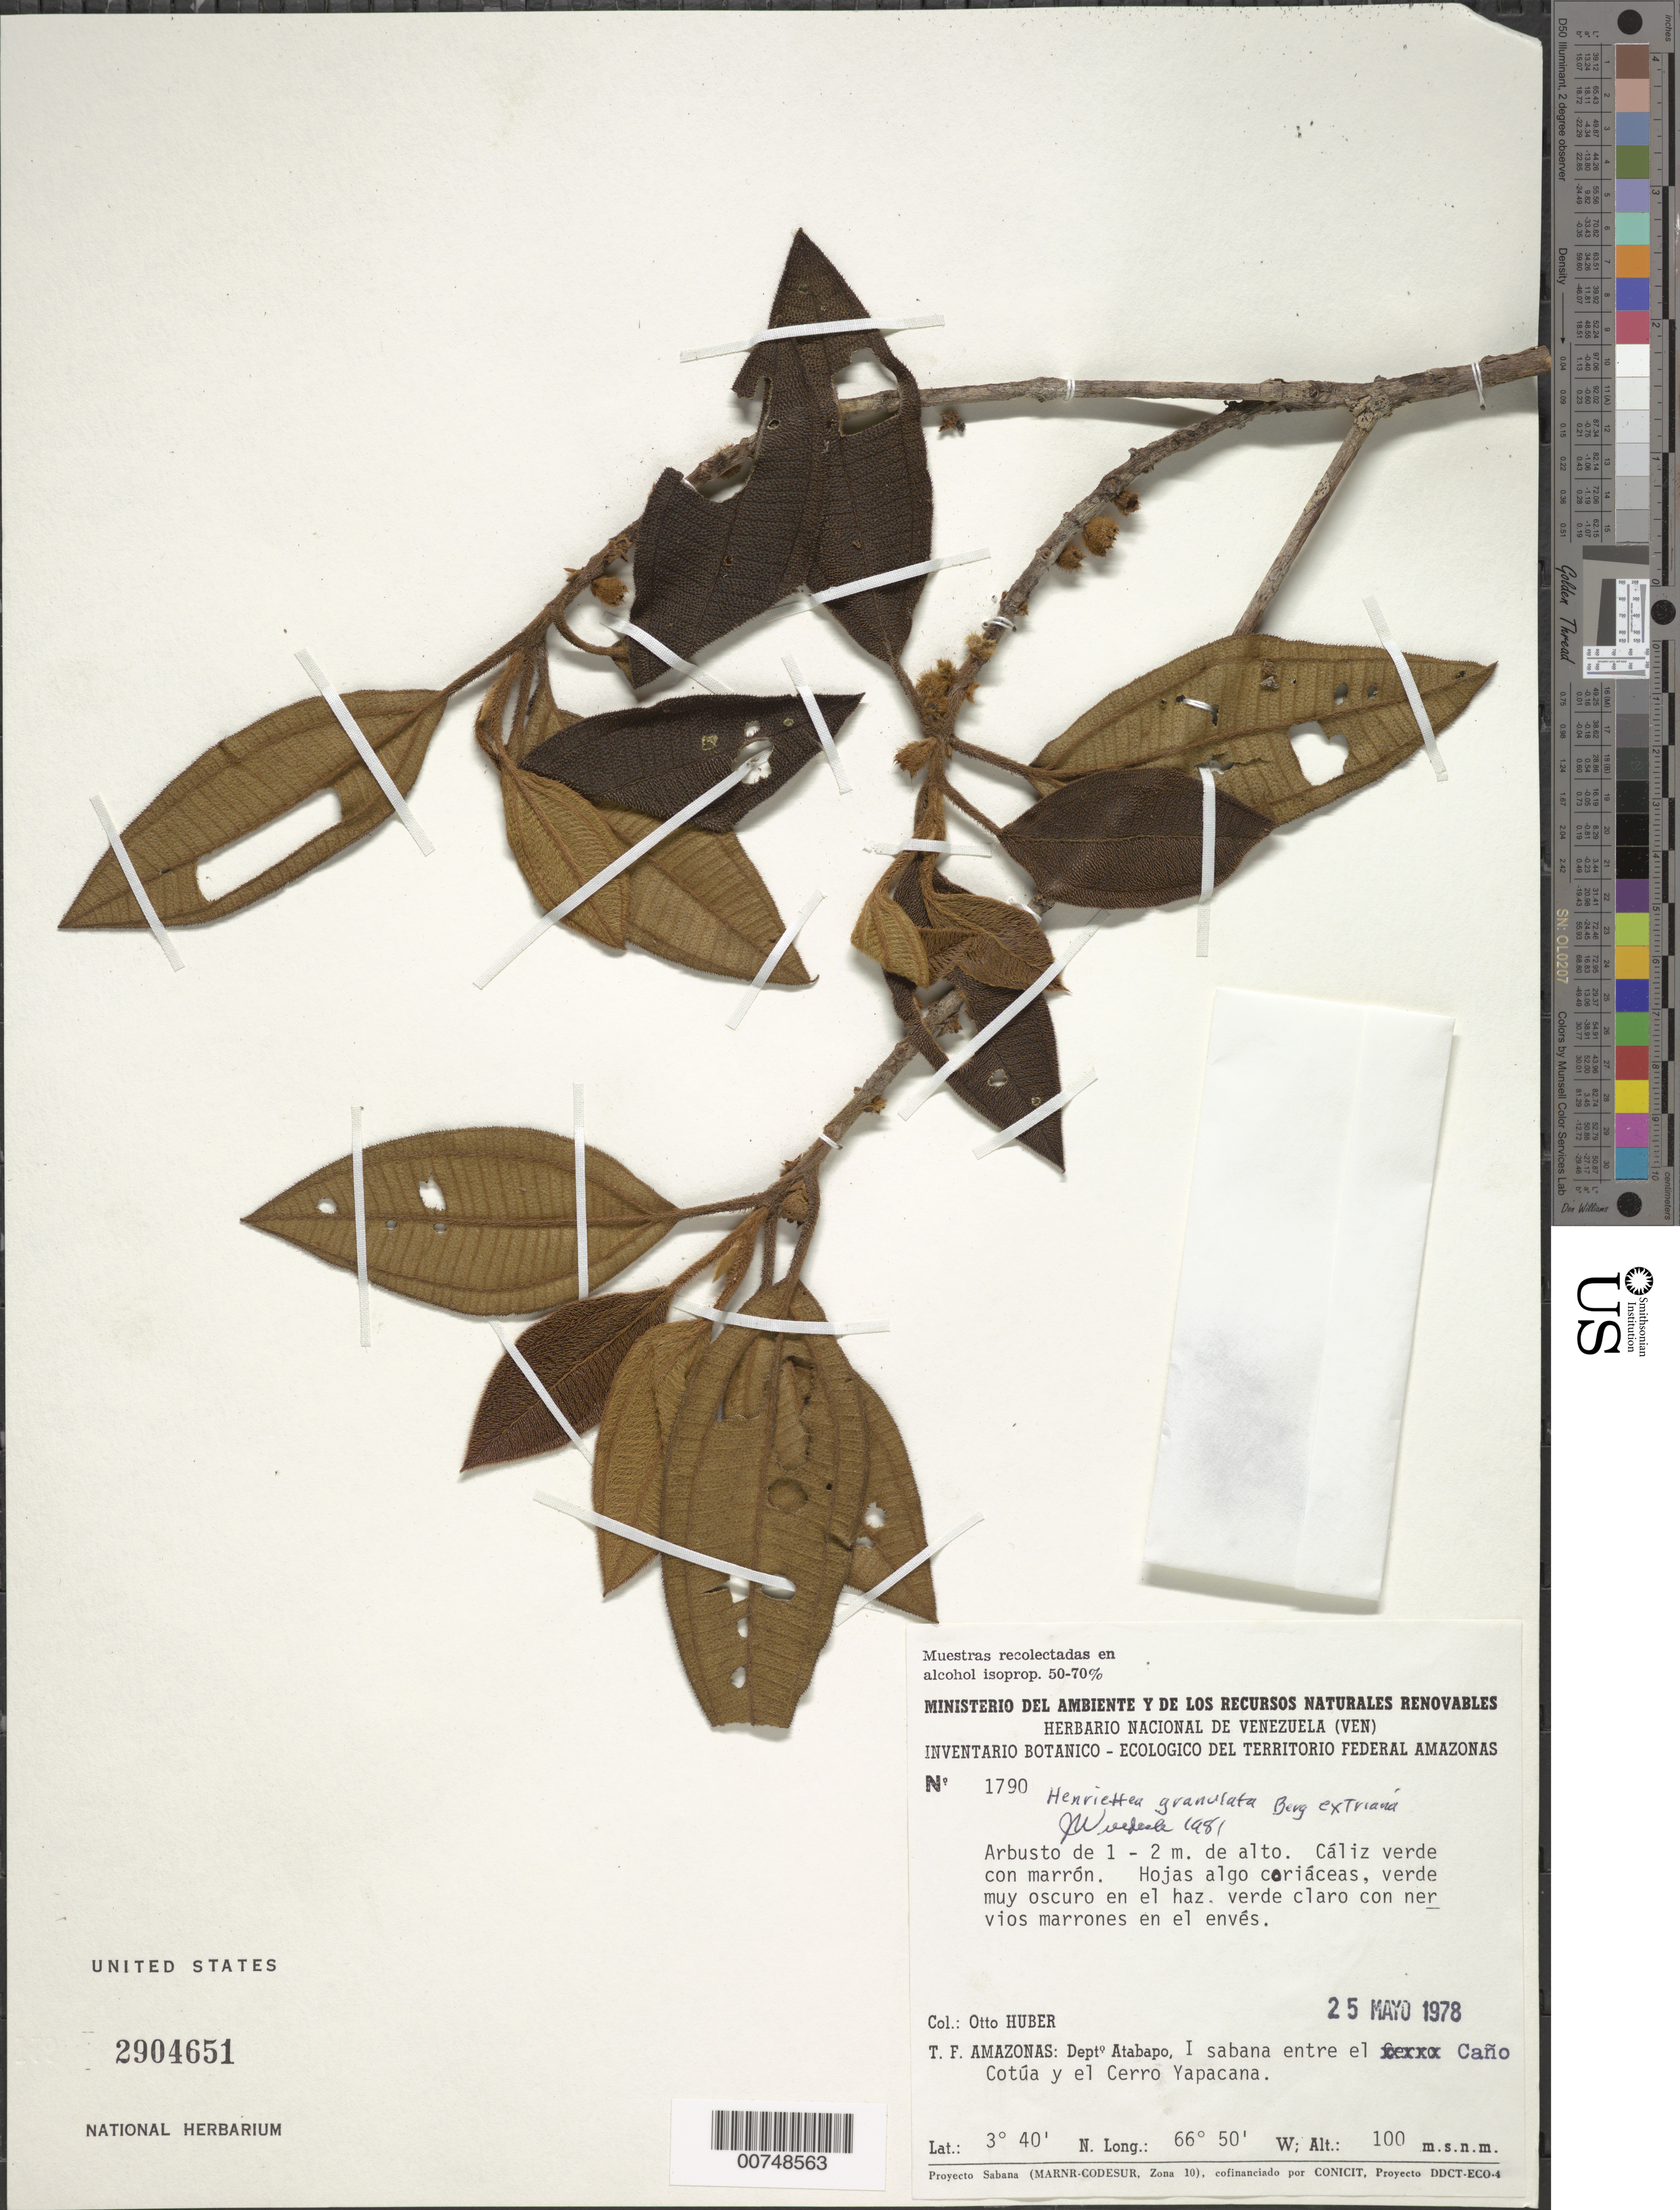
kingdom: Plantae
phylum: Tracheophyta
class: Magnoliopsida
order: Myrtales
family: Melastomataceae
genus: Henriettea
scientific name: Henriettea granulata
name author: Berg ex Triana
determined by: Wurdack, John J., (US), US (UNITED STATES)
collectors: O. Huber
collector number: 1790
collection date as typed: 25-May-78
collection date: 1978-05-25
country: Venezuela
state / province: Amazonas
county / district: Atabapo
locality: I sabana entre el Caño Cotua y el Cerro Yapacána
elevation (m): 100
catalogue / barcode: US 2904651